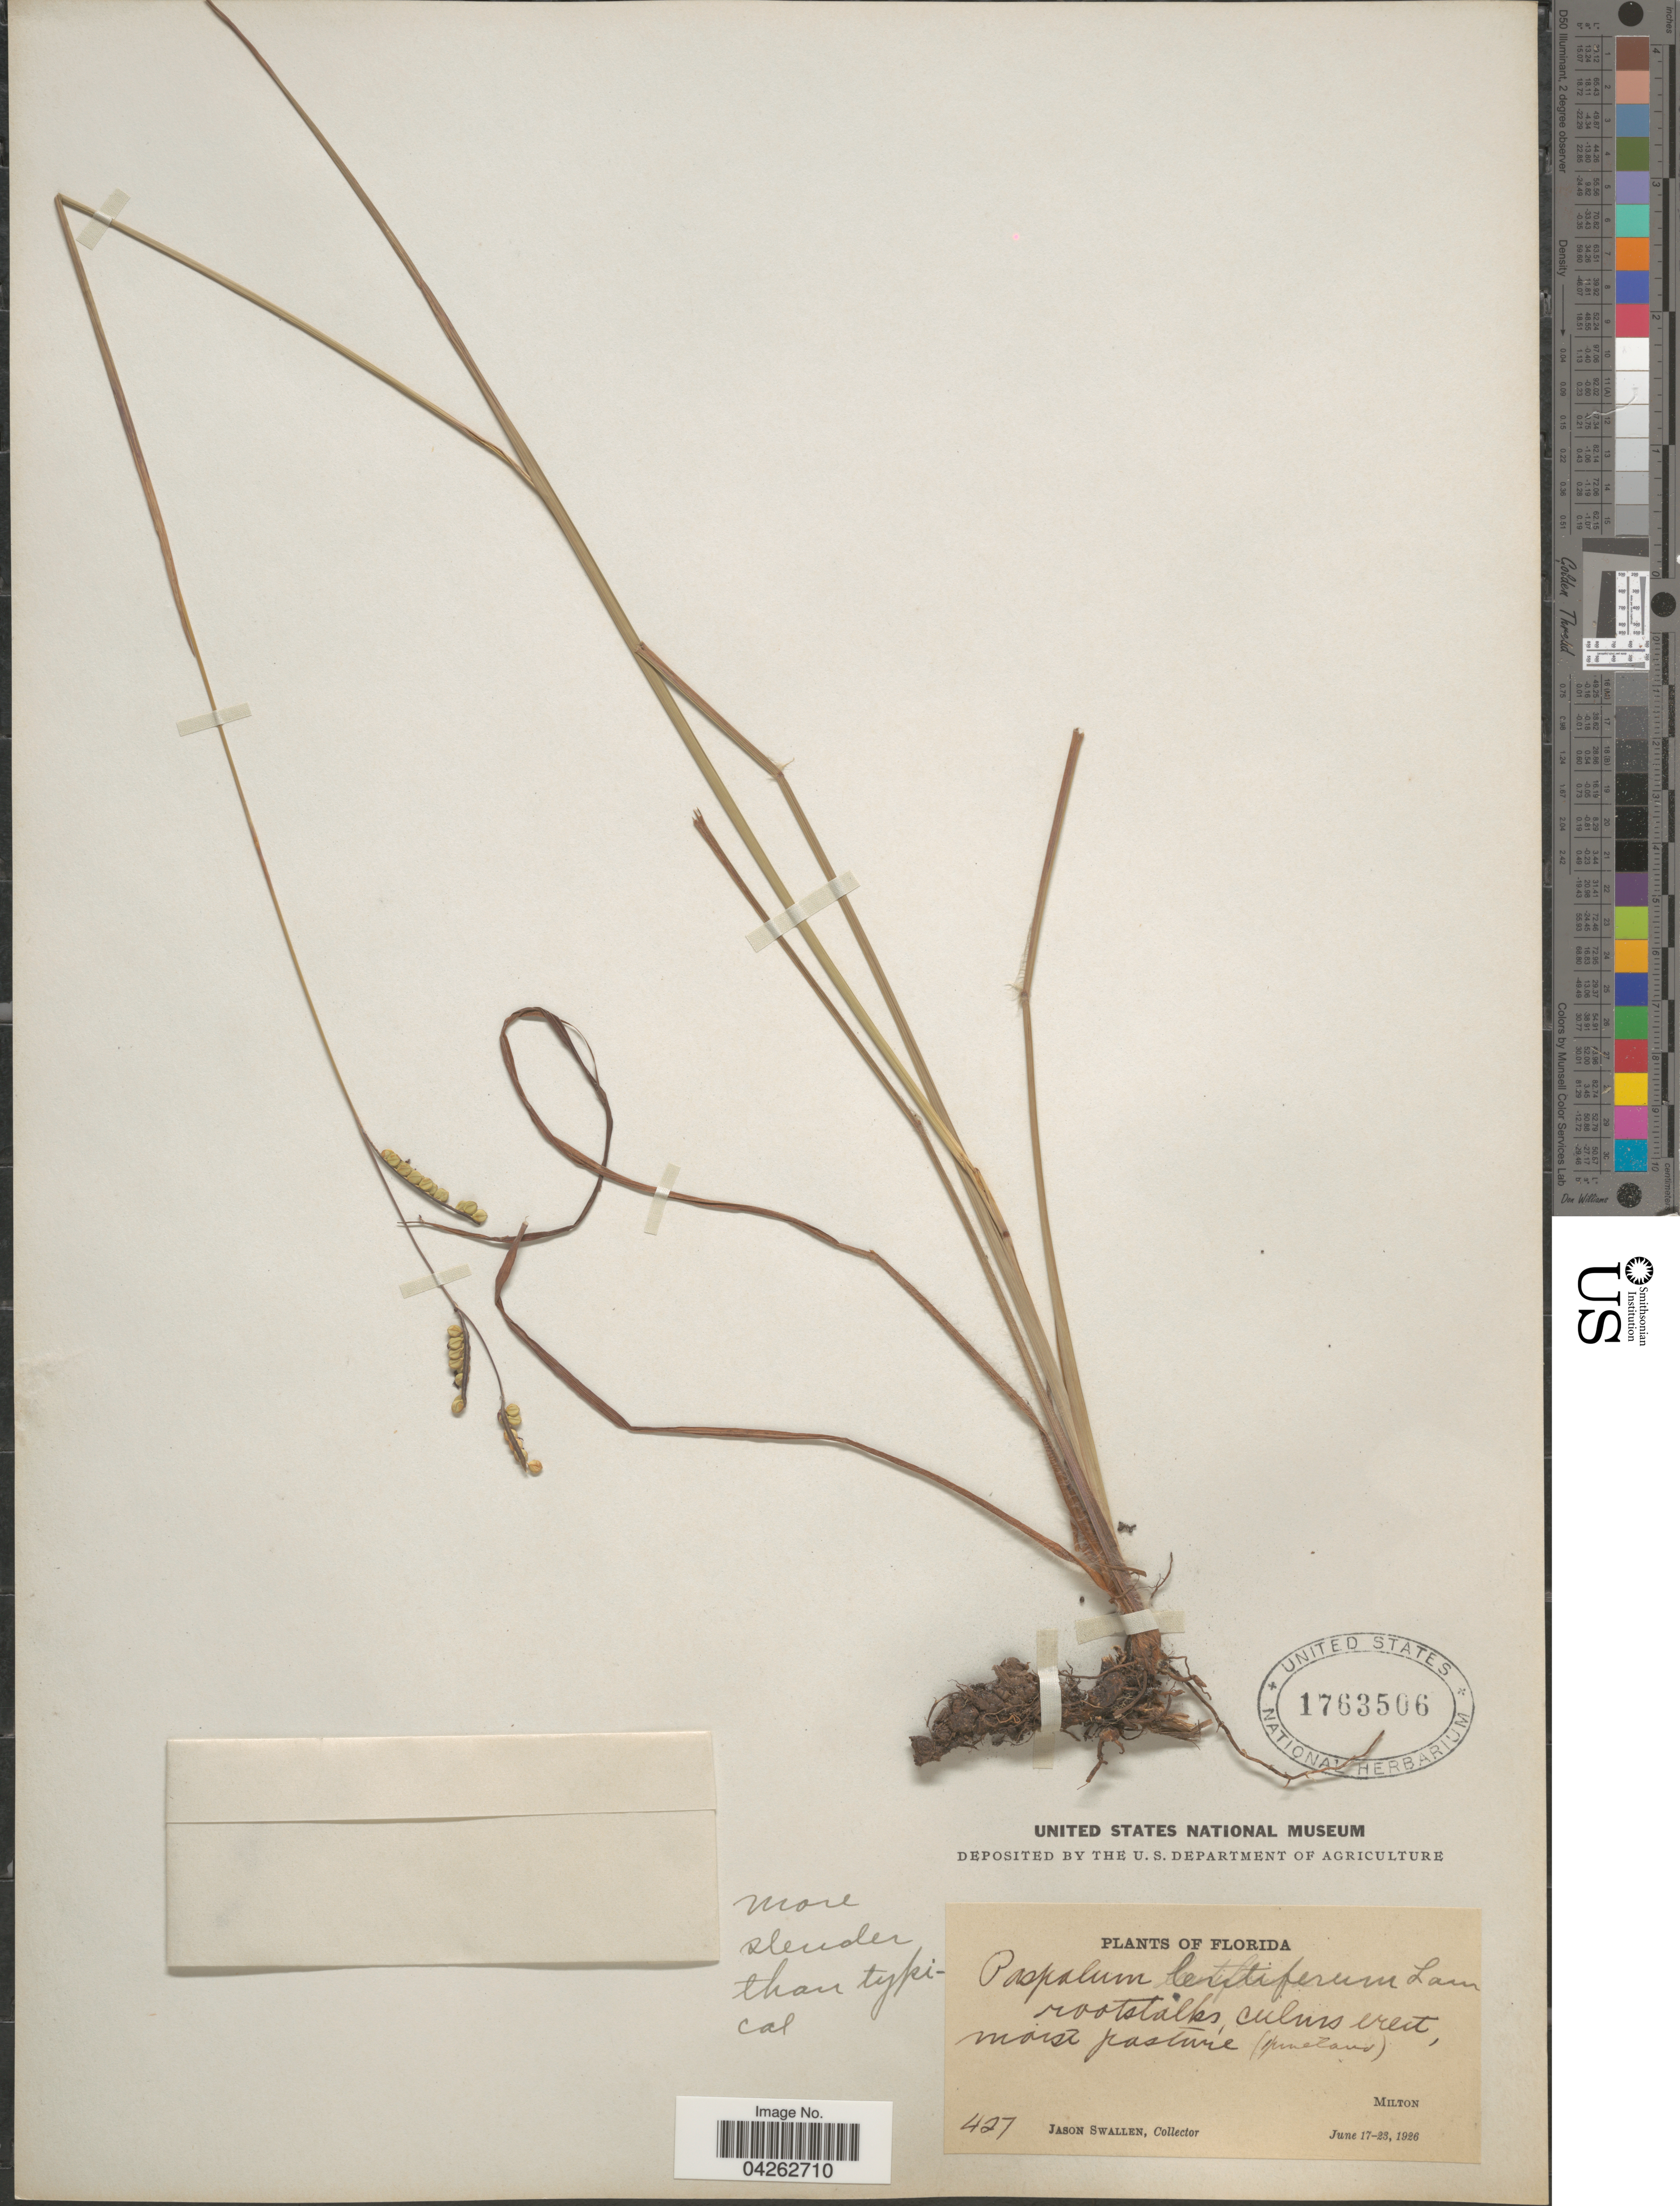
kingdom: Plantae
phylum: Tracheophyta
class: Liliopsida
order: Poales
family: Poaceae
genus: Paspalum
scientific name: Paspalum lentiferum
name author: Lam.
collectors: J. R. Swallen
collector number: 427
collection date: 1926-06-17/1926-06-23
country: United States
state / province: Florida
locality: Milton.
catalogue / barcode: US 1763506